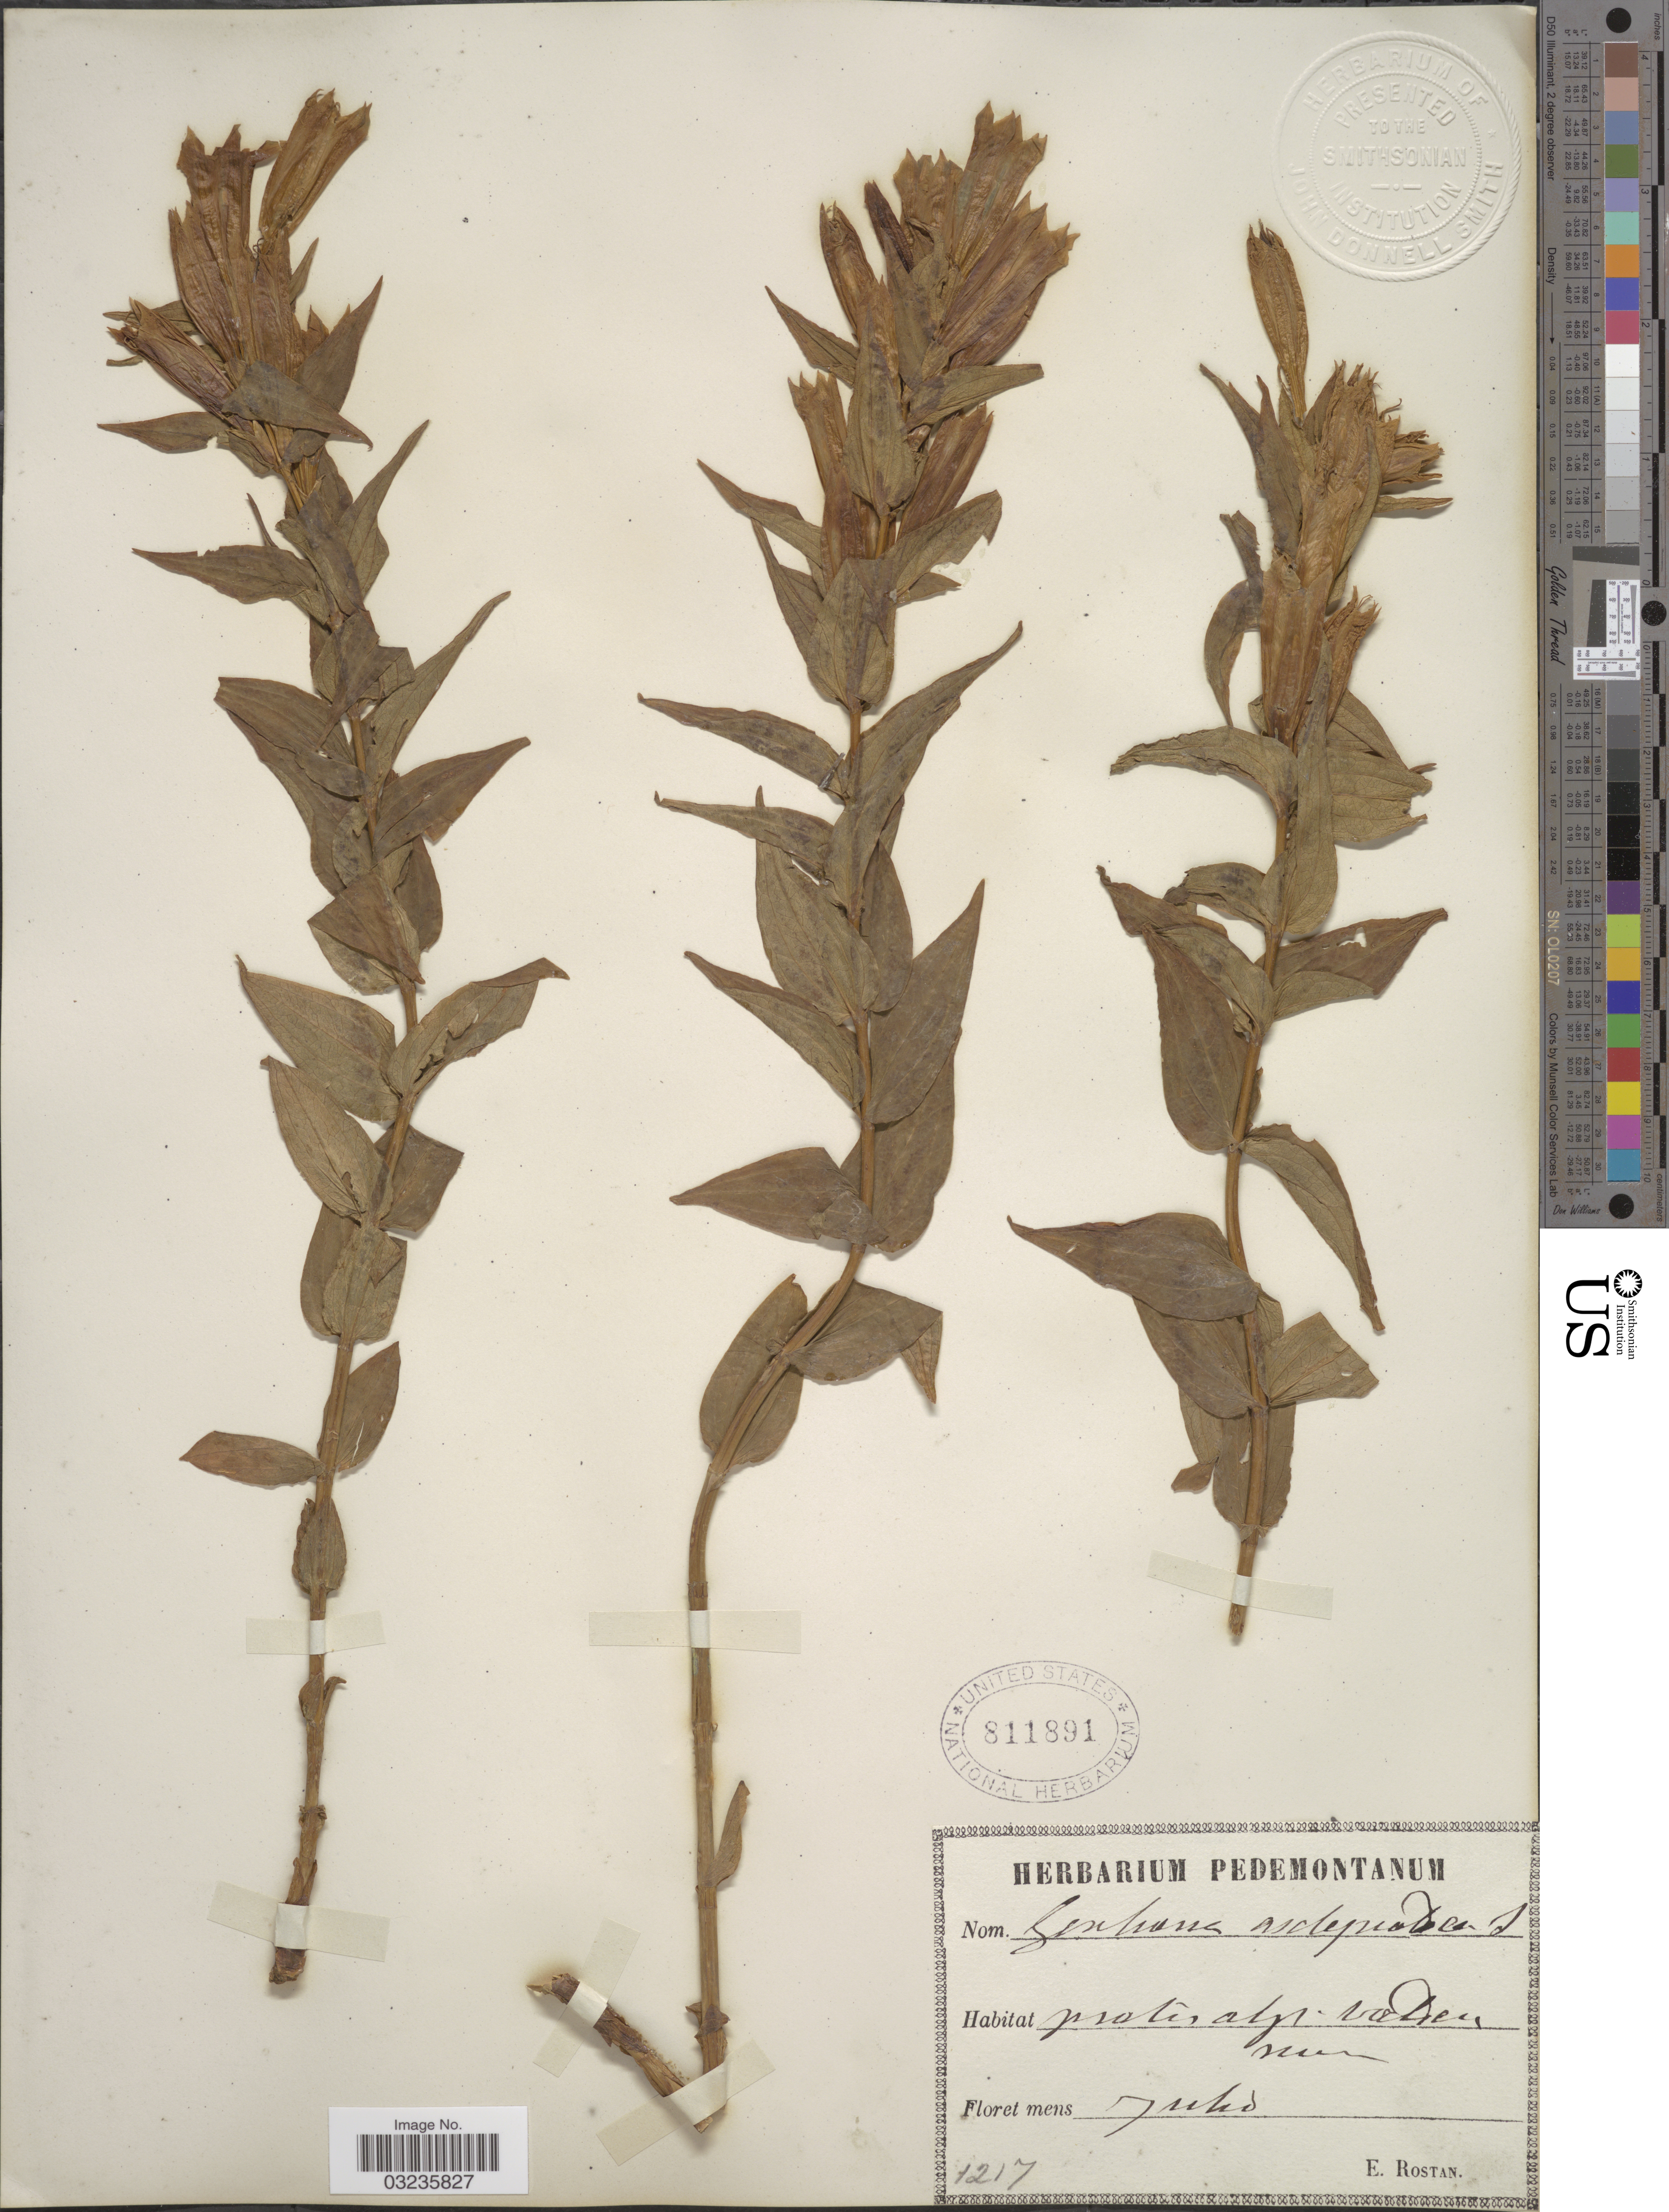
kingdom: Plantae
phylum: Tracheophyta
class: Magnoliopsida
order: Gentianales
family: Gentianaceae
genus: Gentiana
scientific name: Gentiana asclepiadea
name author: L.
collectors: E. Rostan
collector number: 1217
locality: Pratis alp. valieu num. [interpreted]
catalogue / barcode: US 811891